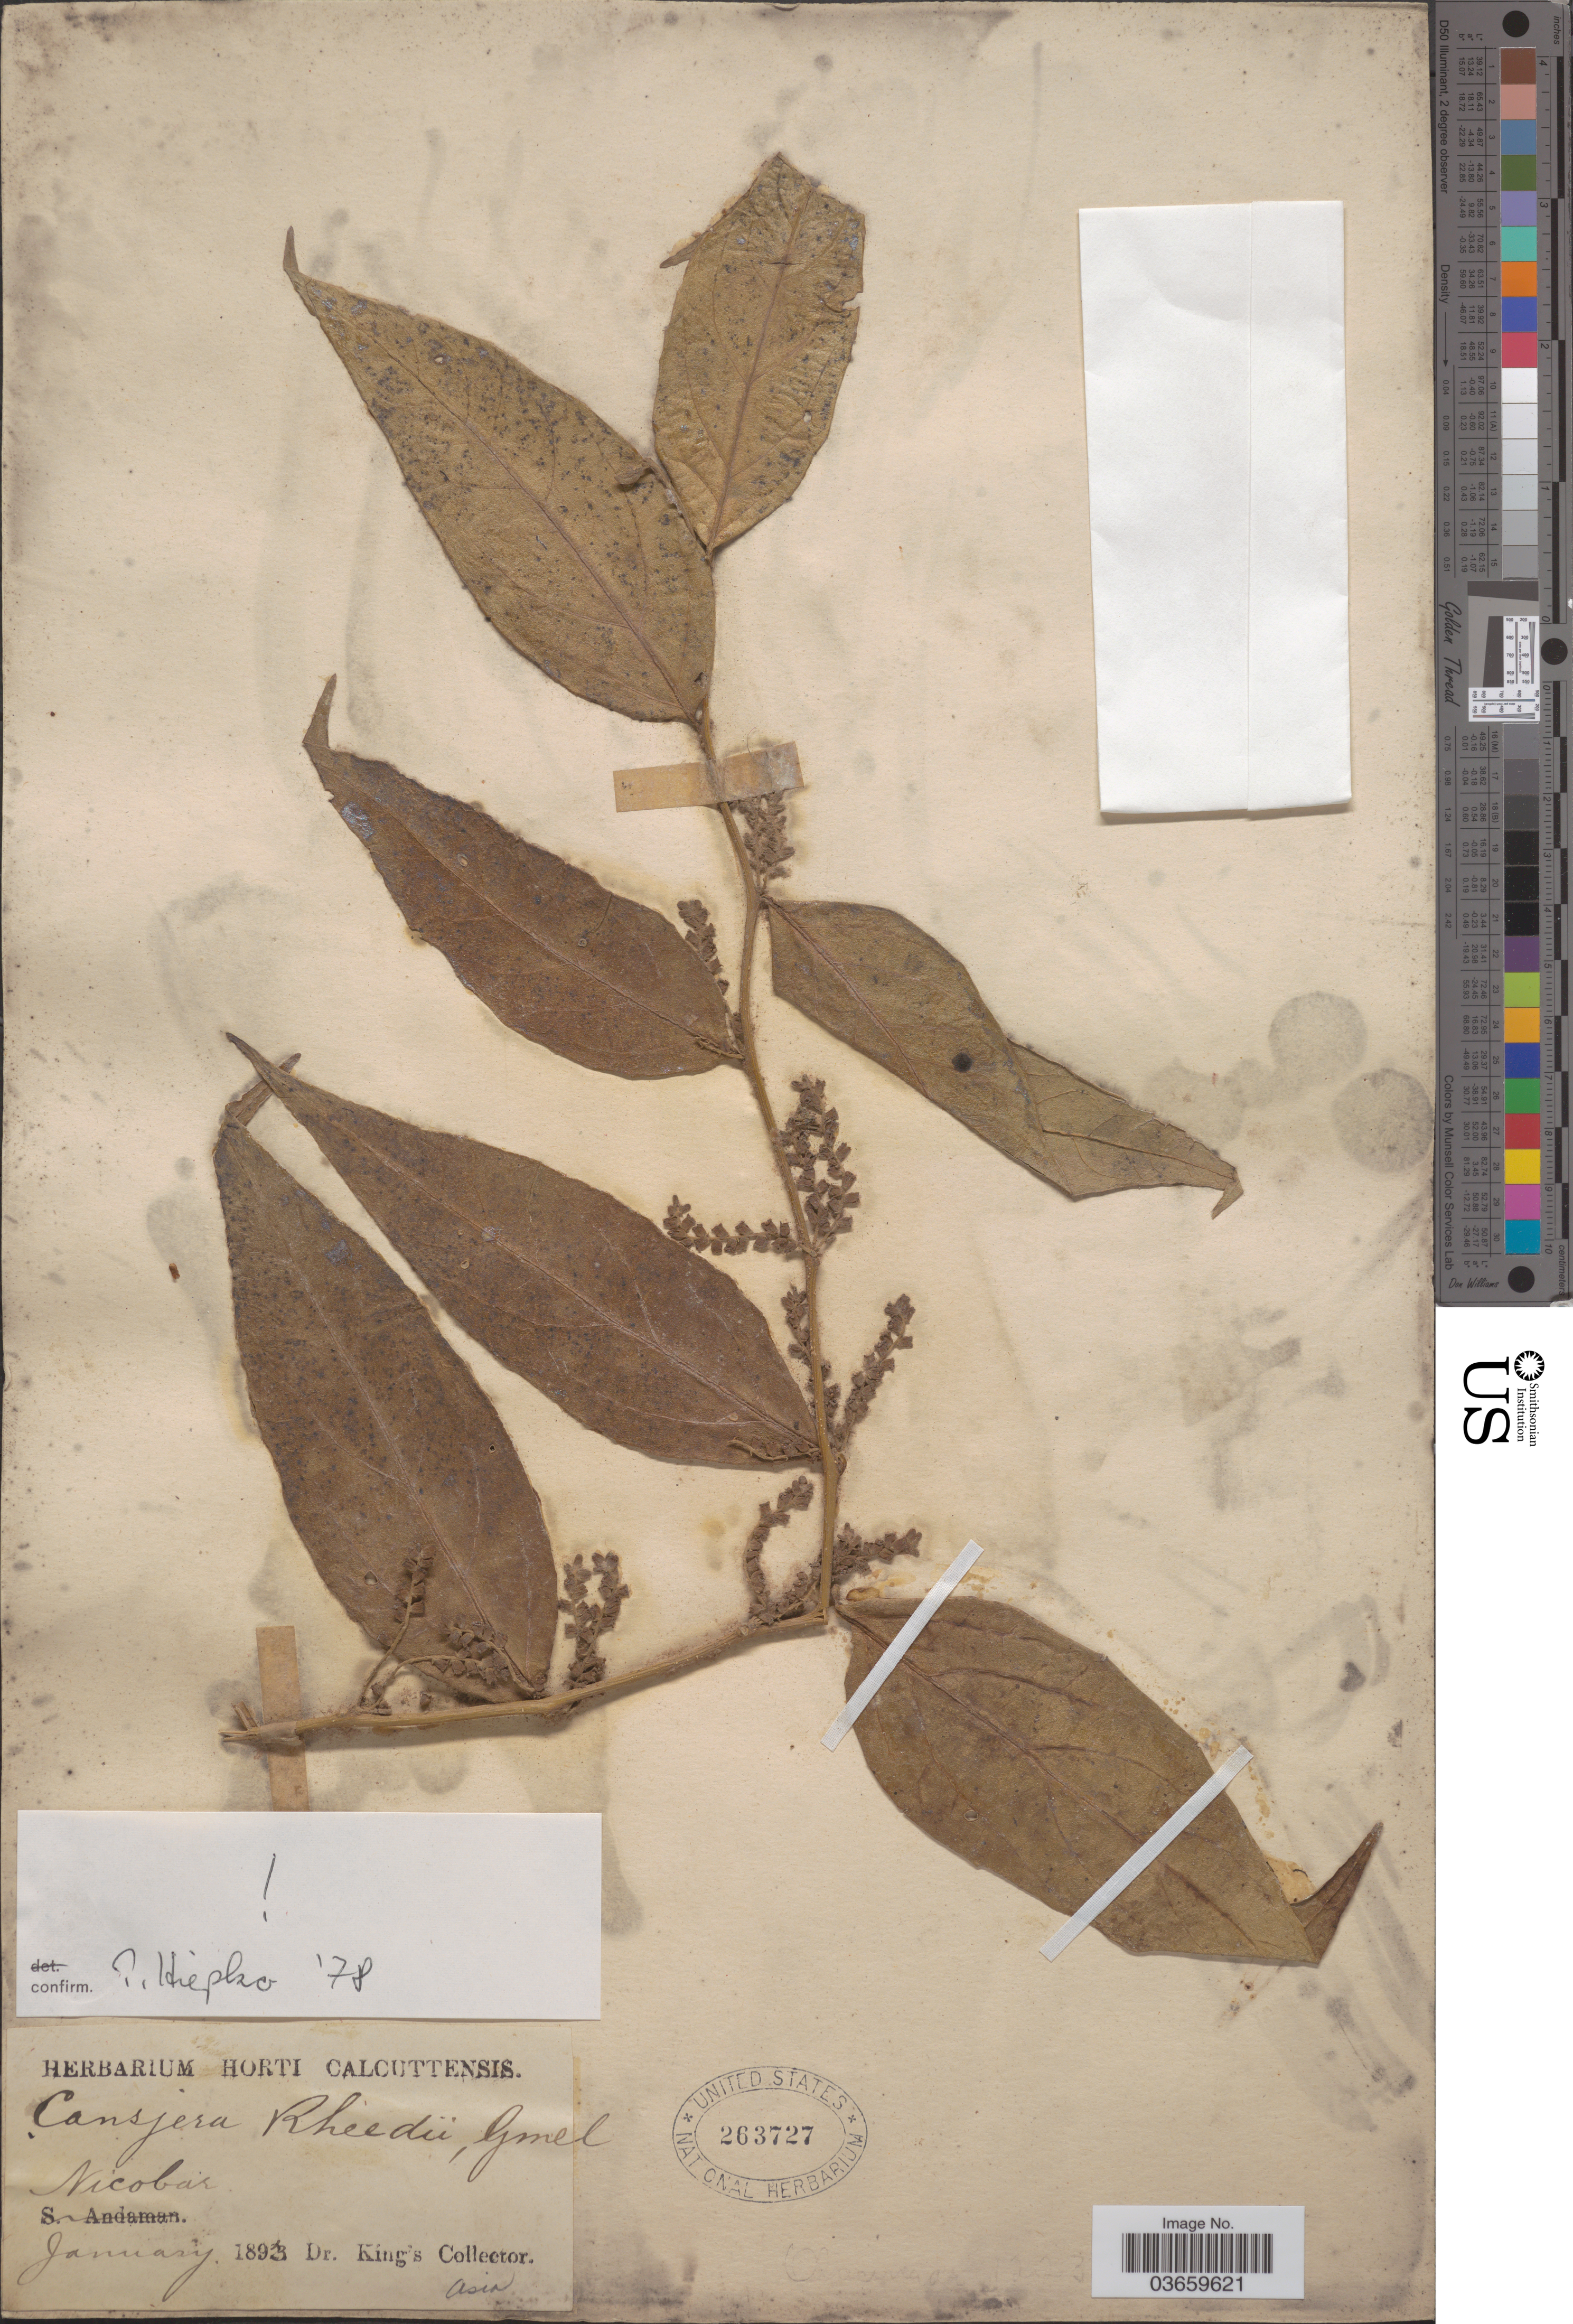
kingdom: Plantae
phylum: Tracheophyta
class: Magnoliopsida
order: Santalales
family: Opiliaceae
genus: Cansjera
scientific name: Cansjera rheedii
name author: J.F. Gmel.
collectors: Dr. King's collector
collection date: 1893-01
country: India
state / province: Andaman and Nicobar Islands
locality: Nicobar. Asia.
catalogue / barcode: US 263727